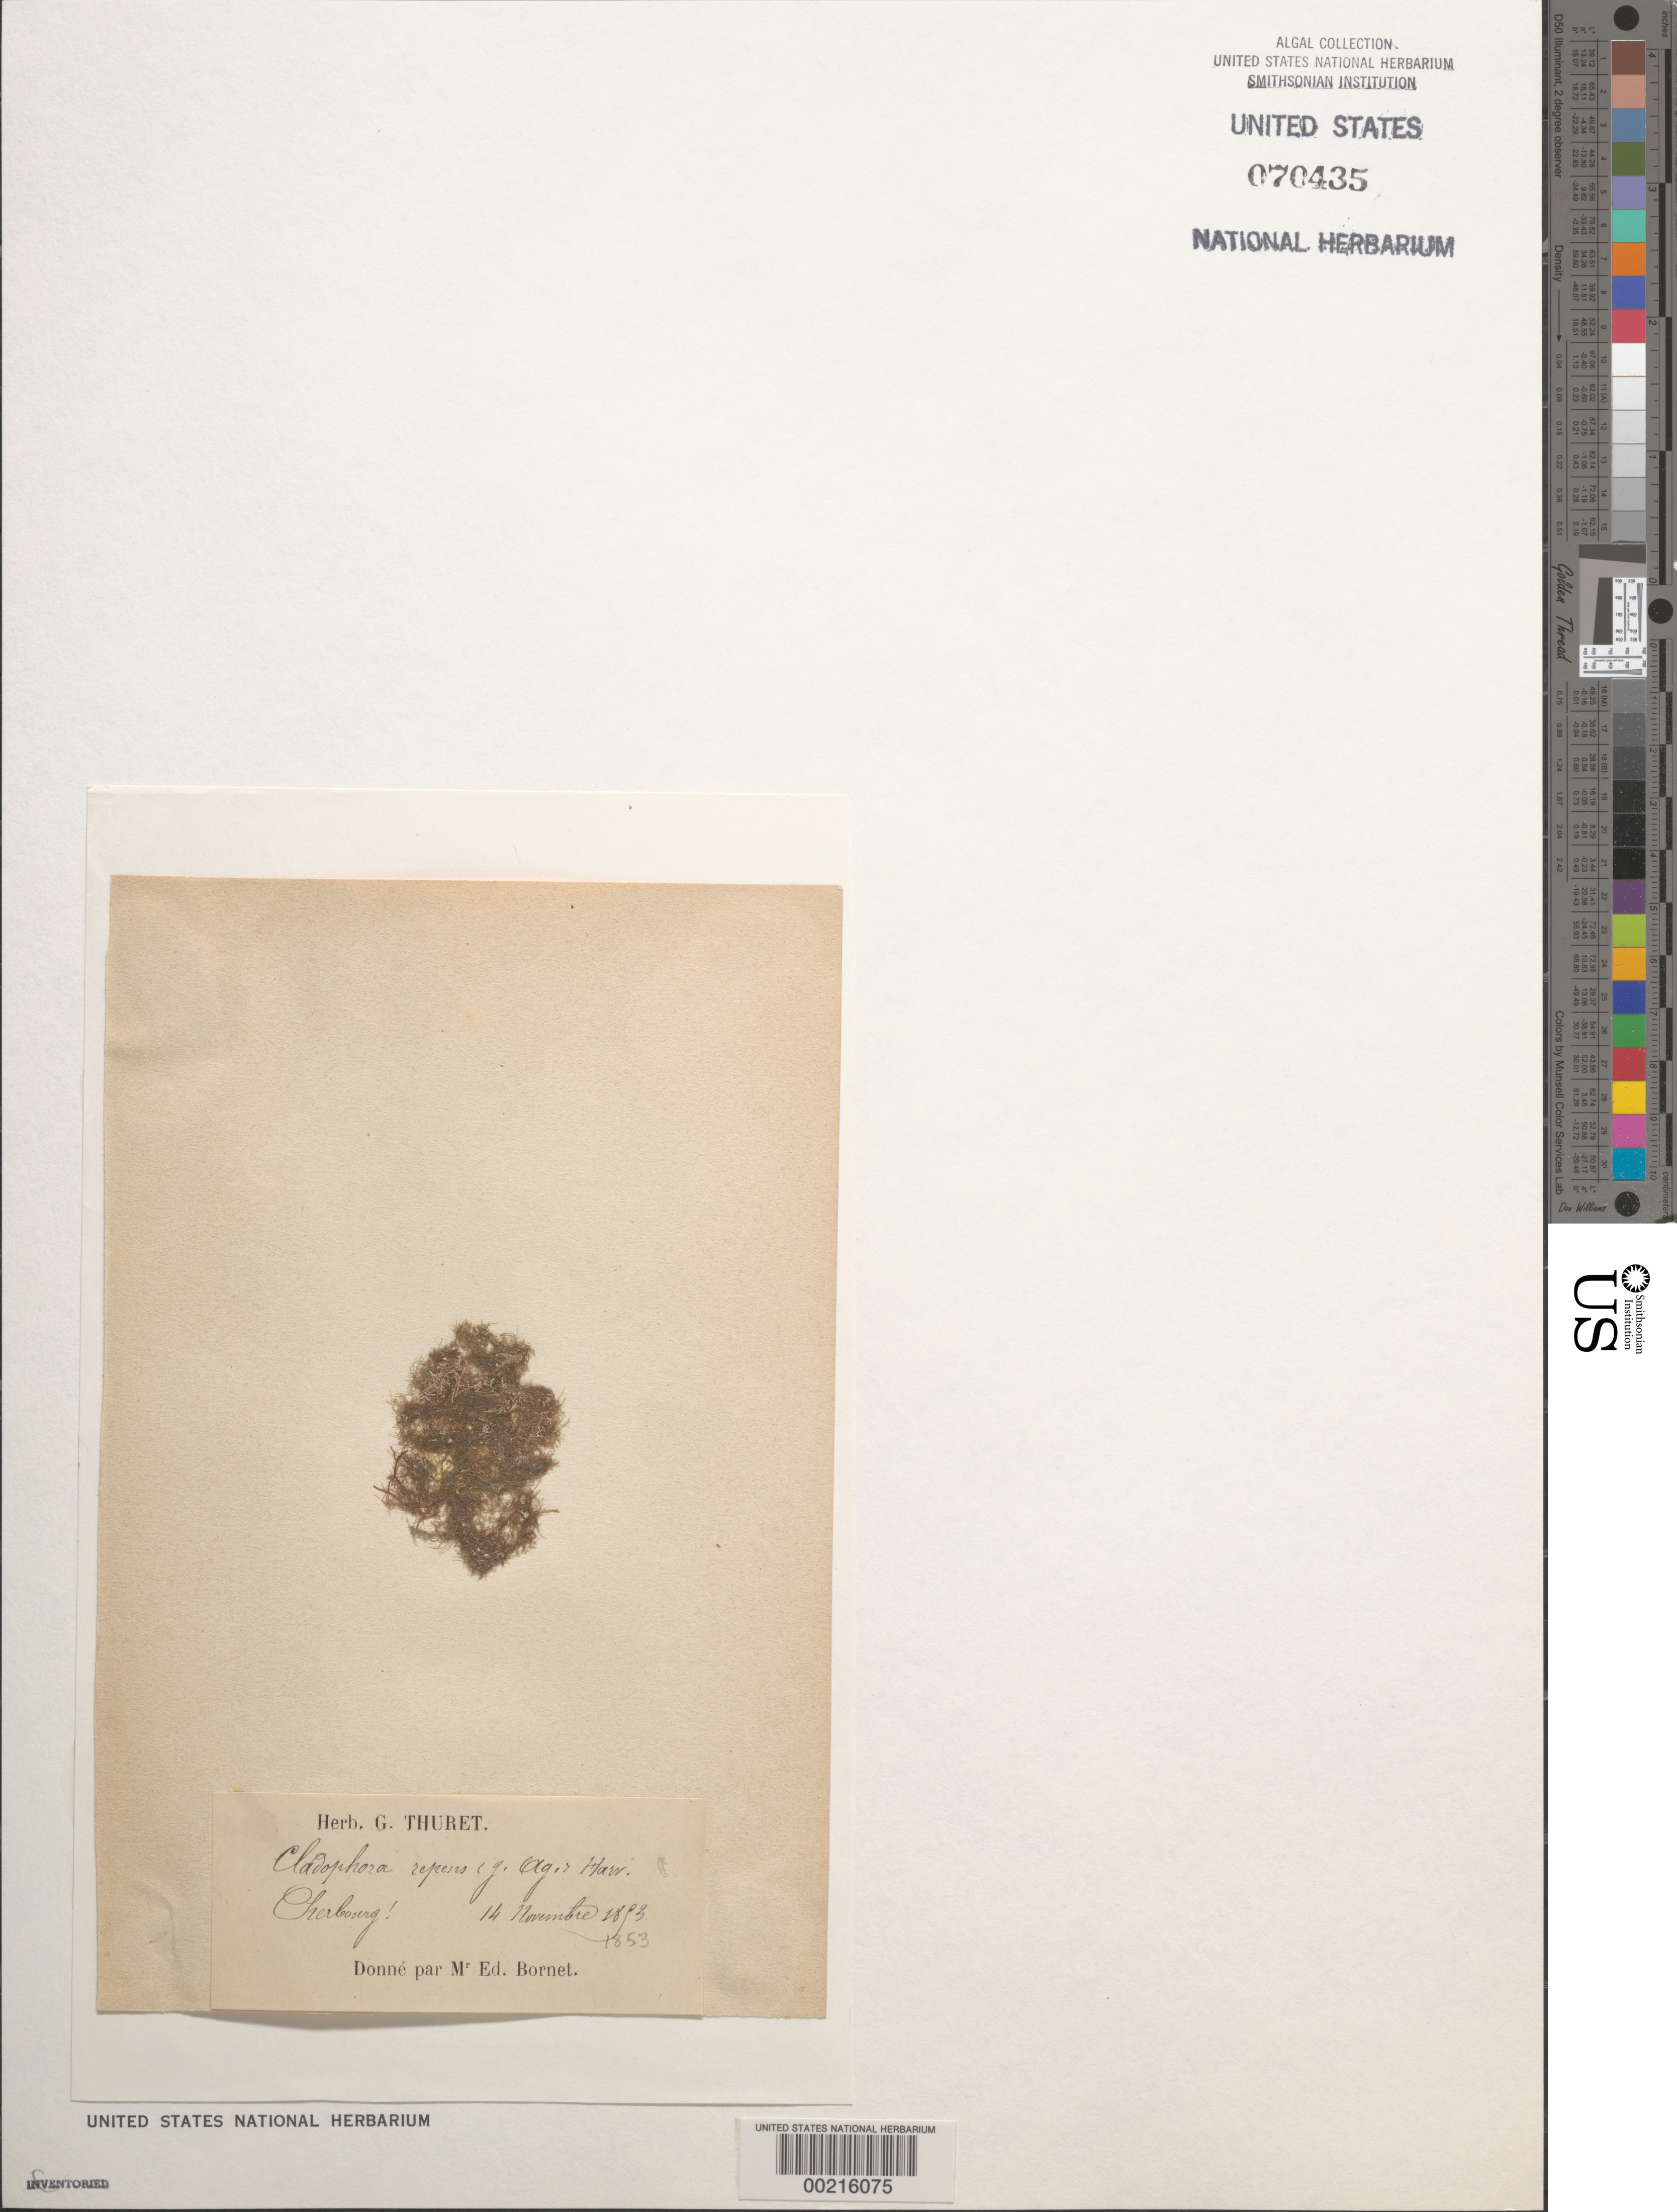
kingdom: Plantae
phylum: Chlorophyta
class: Ulvophyceae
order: Cladophorales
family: Cladophoraceae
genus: Cladophora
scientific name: Cladophora coelothrix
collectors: Thuret, G. (herbarium)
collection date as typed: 14 Nov 1853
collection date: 1853-11-14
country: France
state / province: Normandie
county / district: Manche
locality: Cherbourg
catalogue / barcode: US 70435